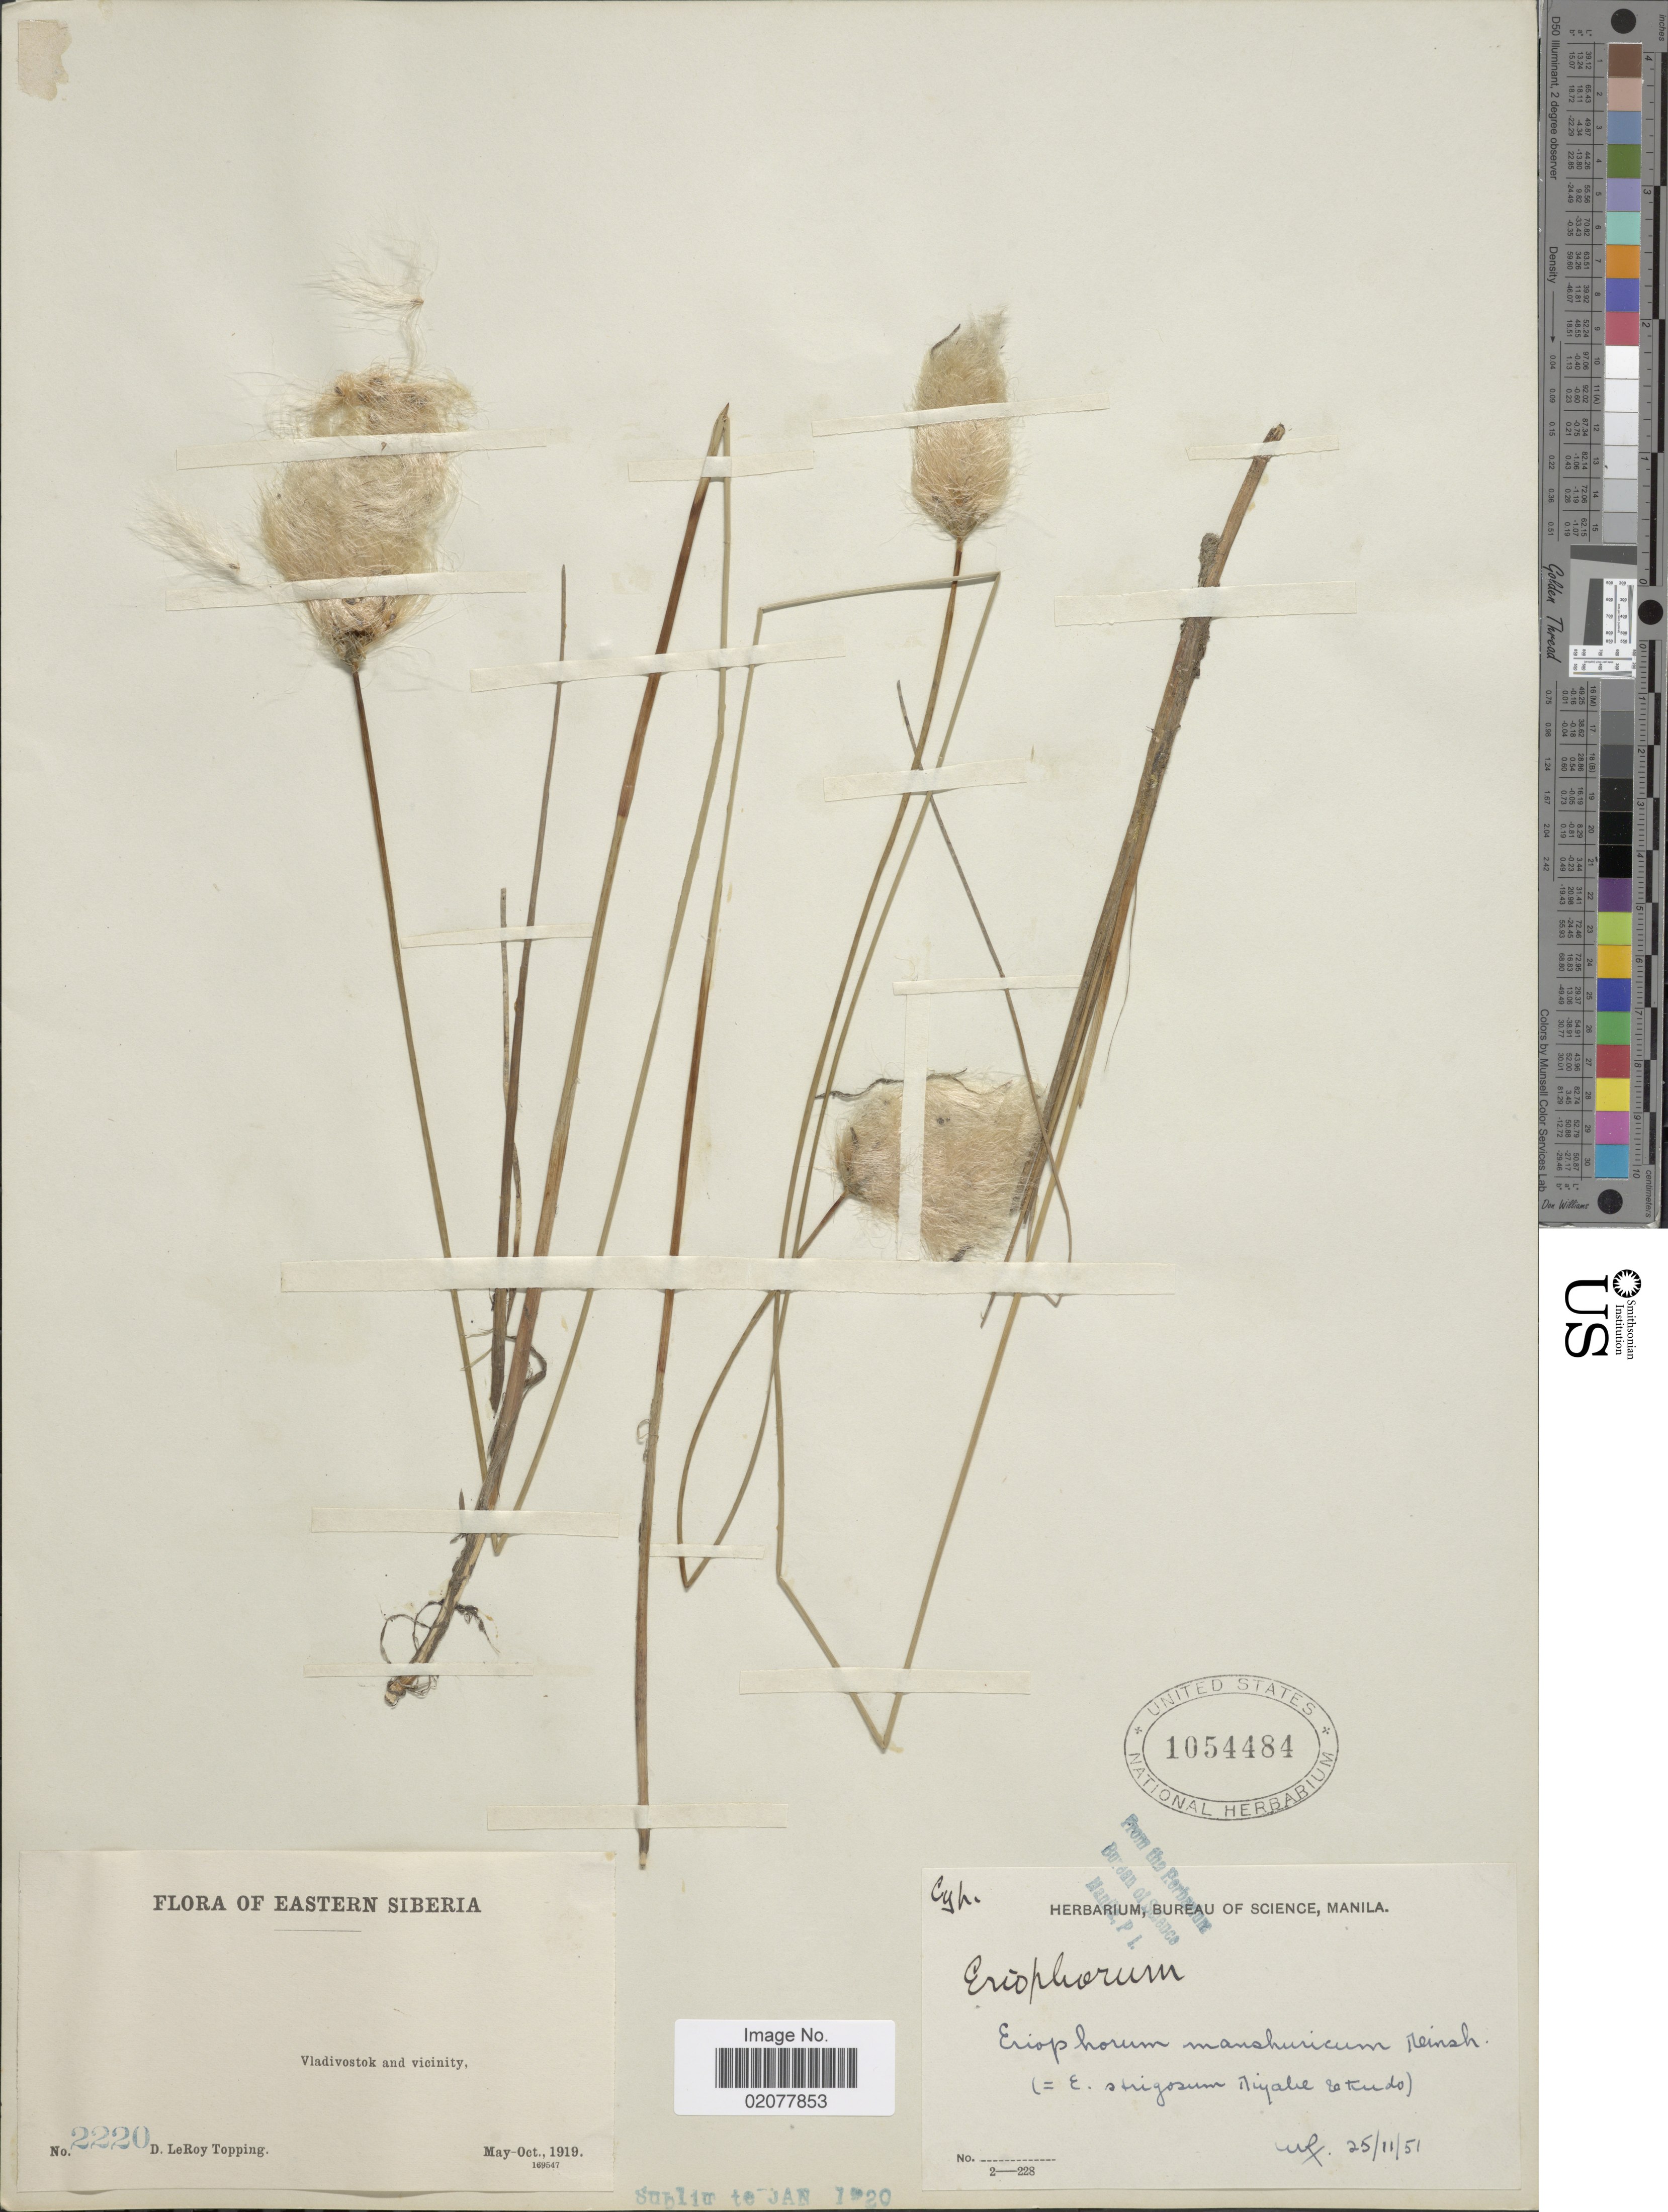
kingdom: Plantae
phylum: Tracheophyta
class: Liliopsida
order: Poales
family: Cyperaceae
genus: Eriophorum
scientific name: Eriophorum sp.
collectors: D. L. Topping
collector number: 2220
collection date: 1919-05/1919-10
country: Russian Federation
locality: Eastern Siberia. Vladivostok and vicinity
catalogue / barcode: US 1054484